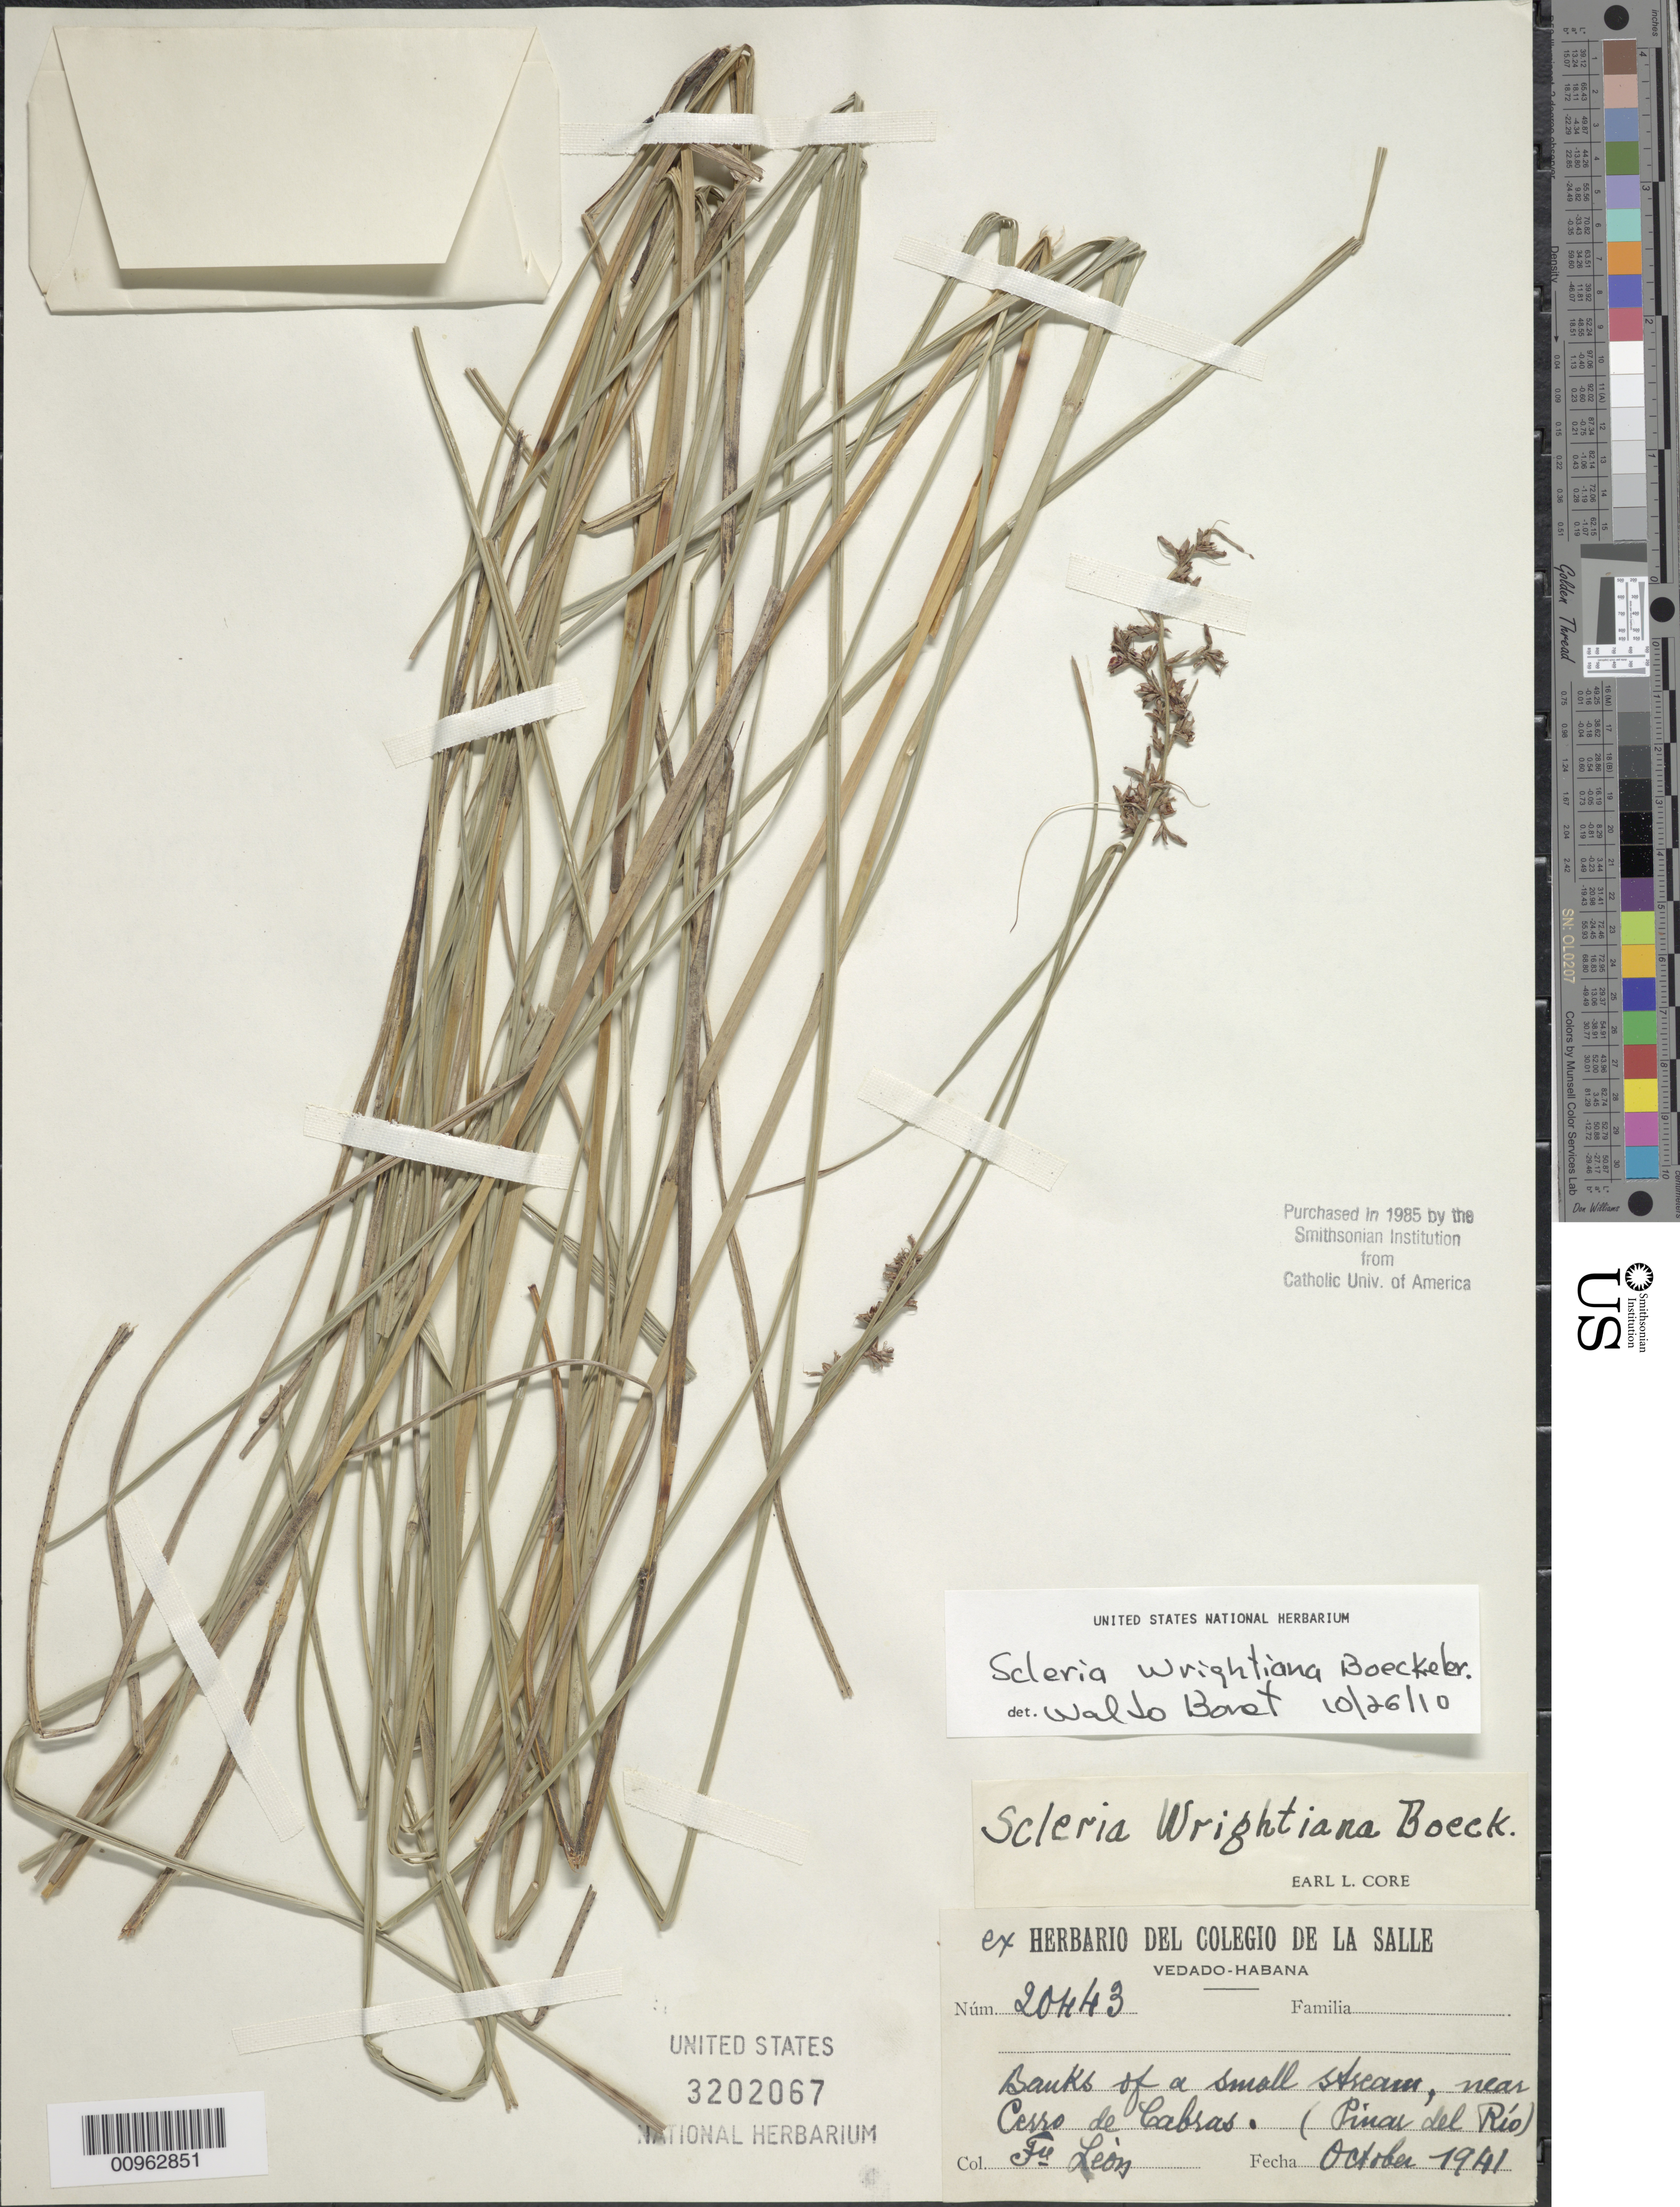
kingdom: Plantae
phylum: Tracheophyta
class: Liliopsida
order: Poales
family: Cyperaceae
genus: Scleria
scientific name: Scleria wrightiana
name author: Boeckeler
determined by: Core, E. L.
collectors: F. Leon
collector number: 20443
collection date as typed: Oct 1941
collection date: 1941-10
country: Cuba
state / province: Pinar del Rio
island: Cuba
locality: Cerro de Cabras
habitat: Banks of small stream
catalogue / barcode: US 3202067